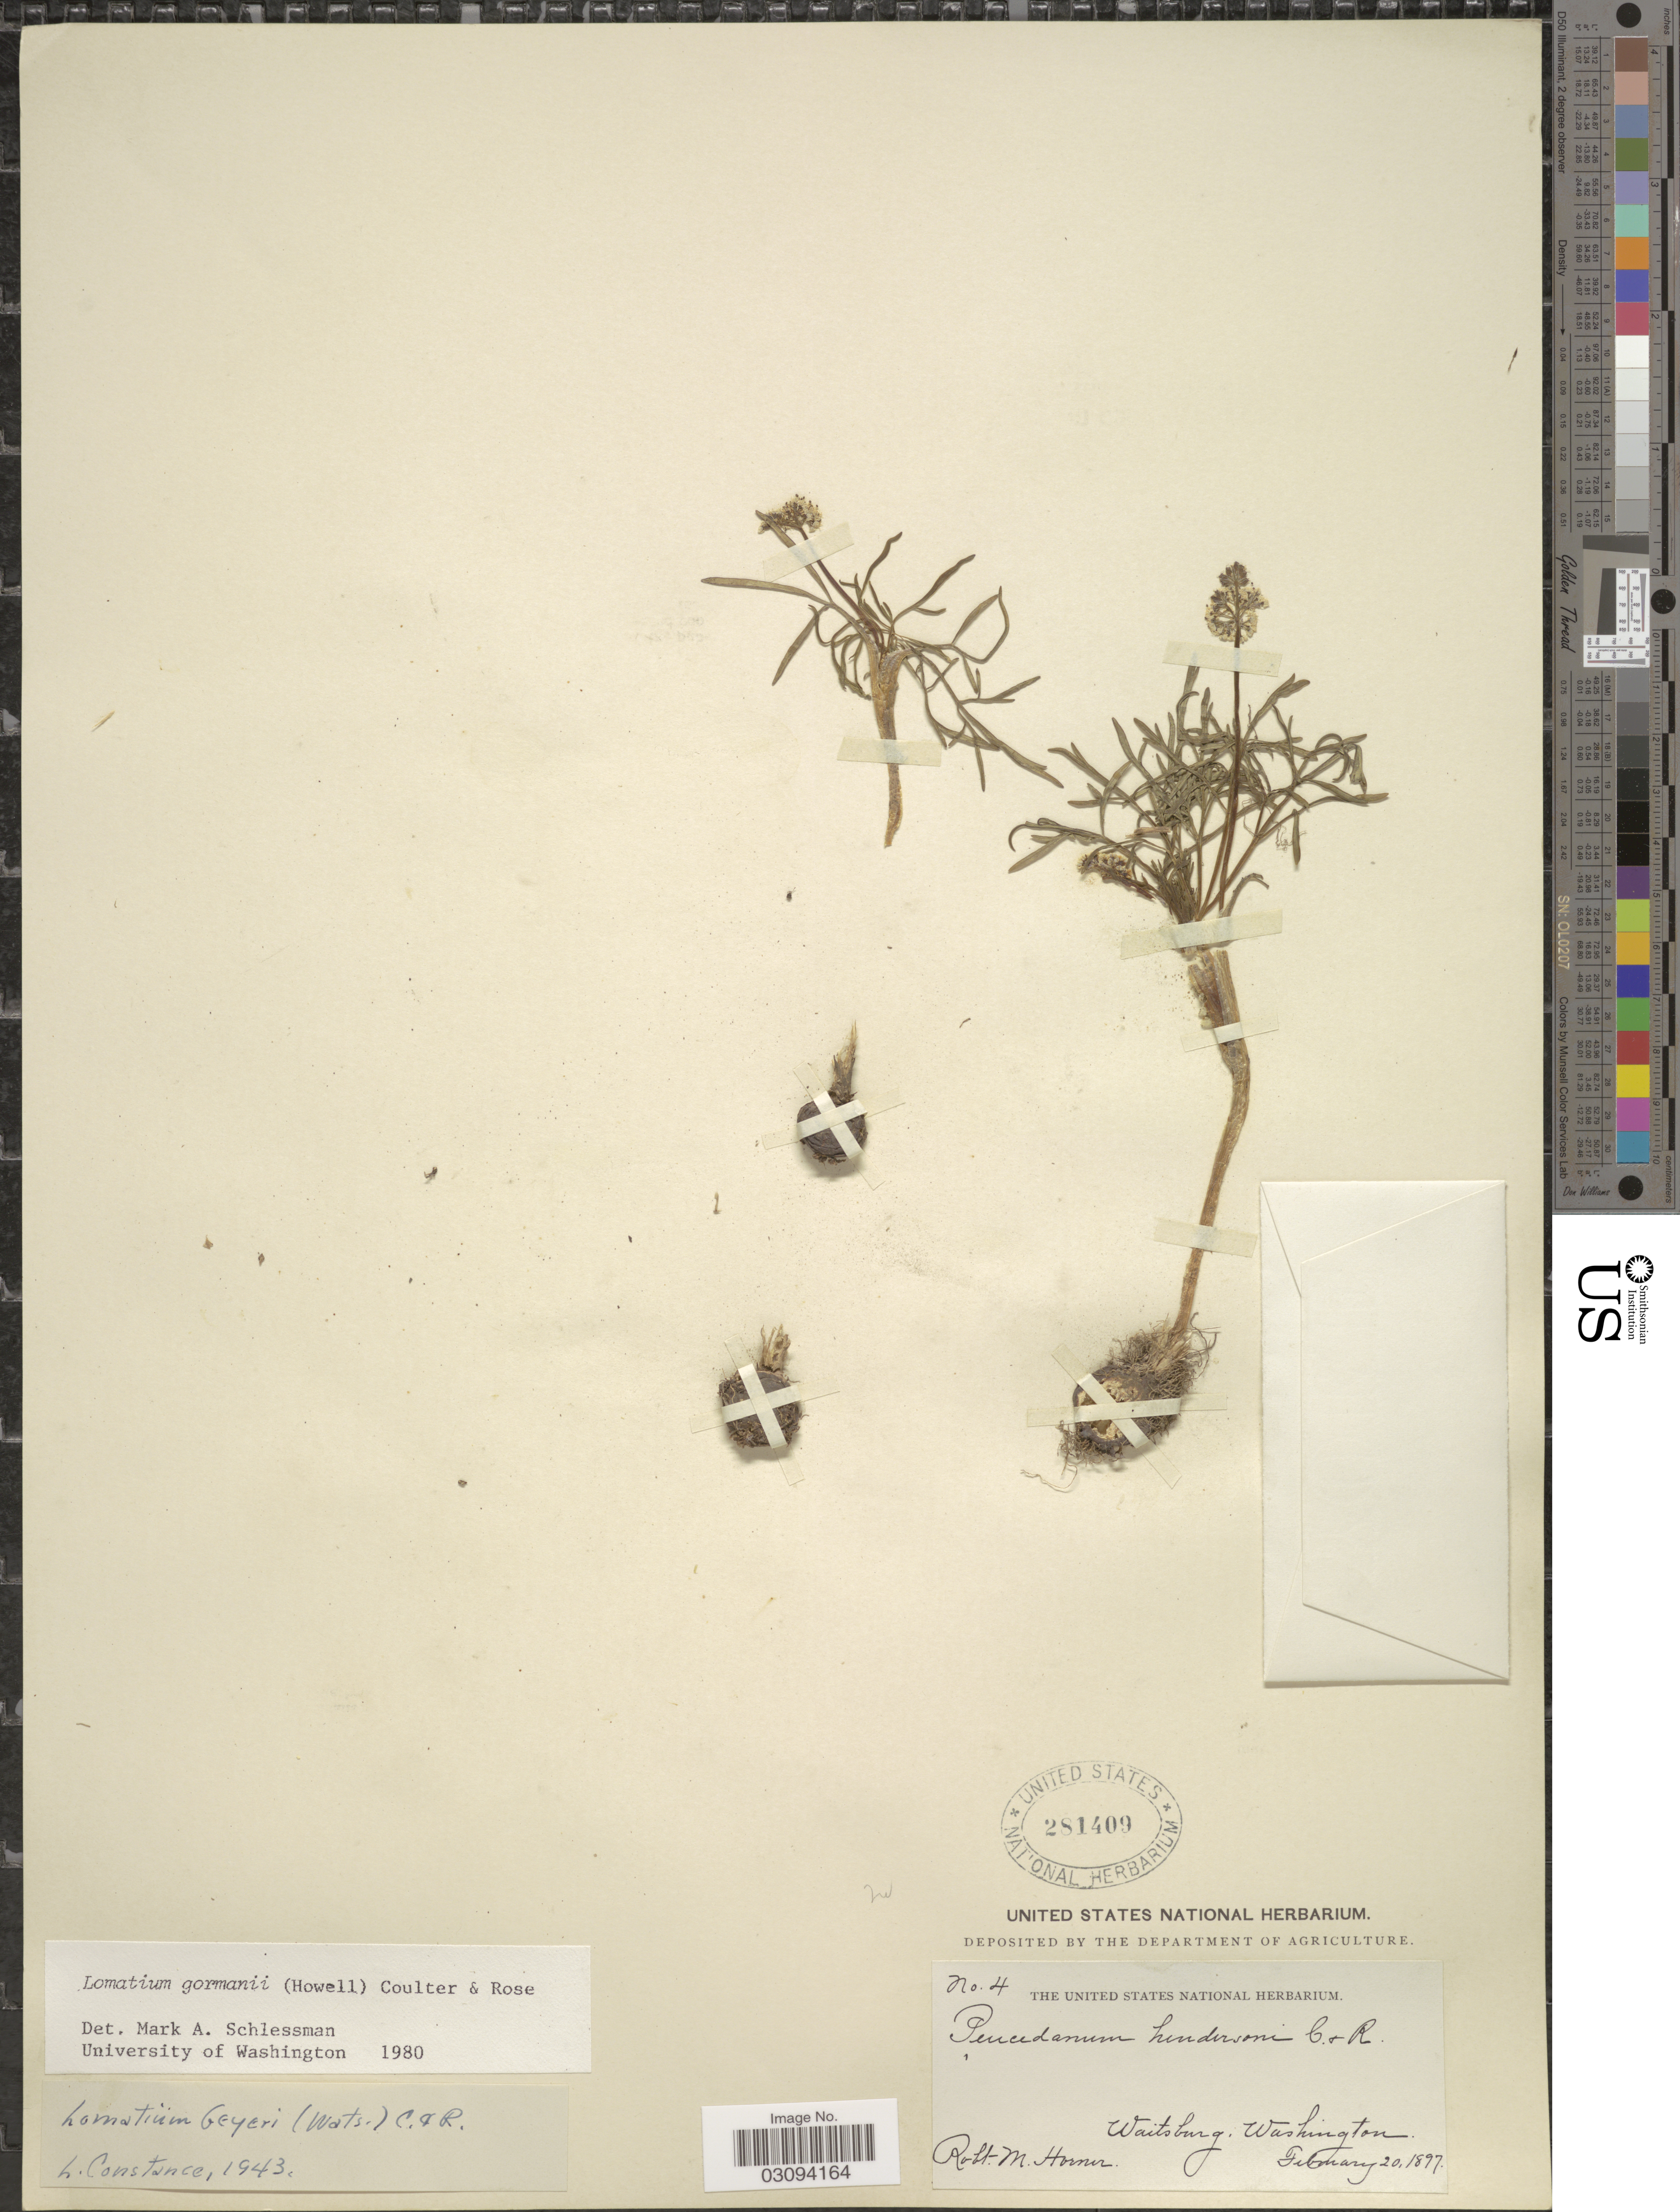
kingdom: Plantae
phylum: Tracheophyta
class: Magnoliopsida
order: Apiales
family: Apiaceae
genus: Lomatium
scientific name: Lomatium gormanii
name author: (Howell) J.M. Coult. & Rose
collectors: R. Horner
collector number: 4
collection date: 1897-02-20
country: United States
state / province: Washington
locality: Waitsburg.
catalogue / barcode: US 281409